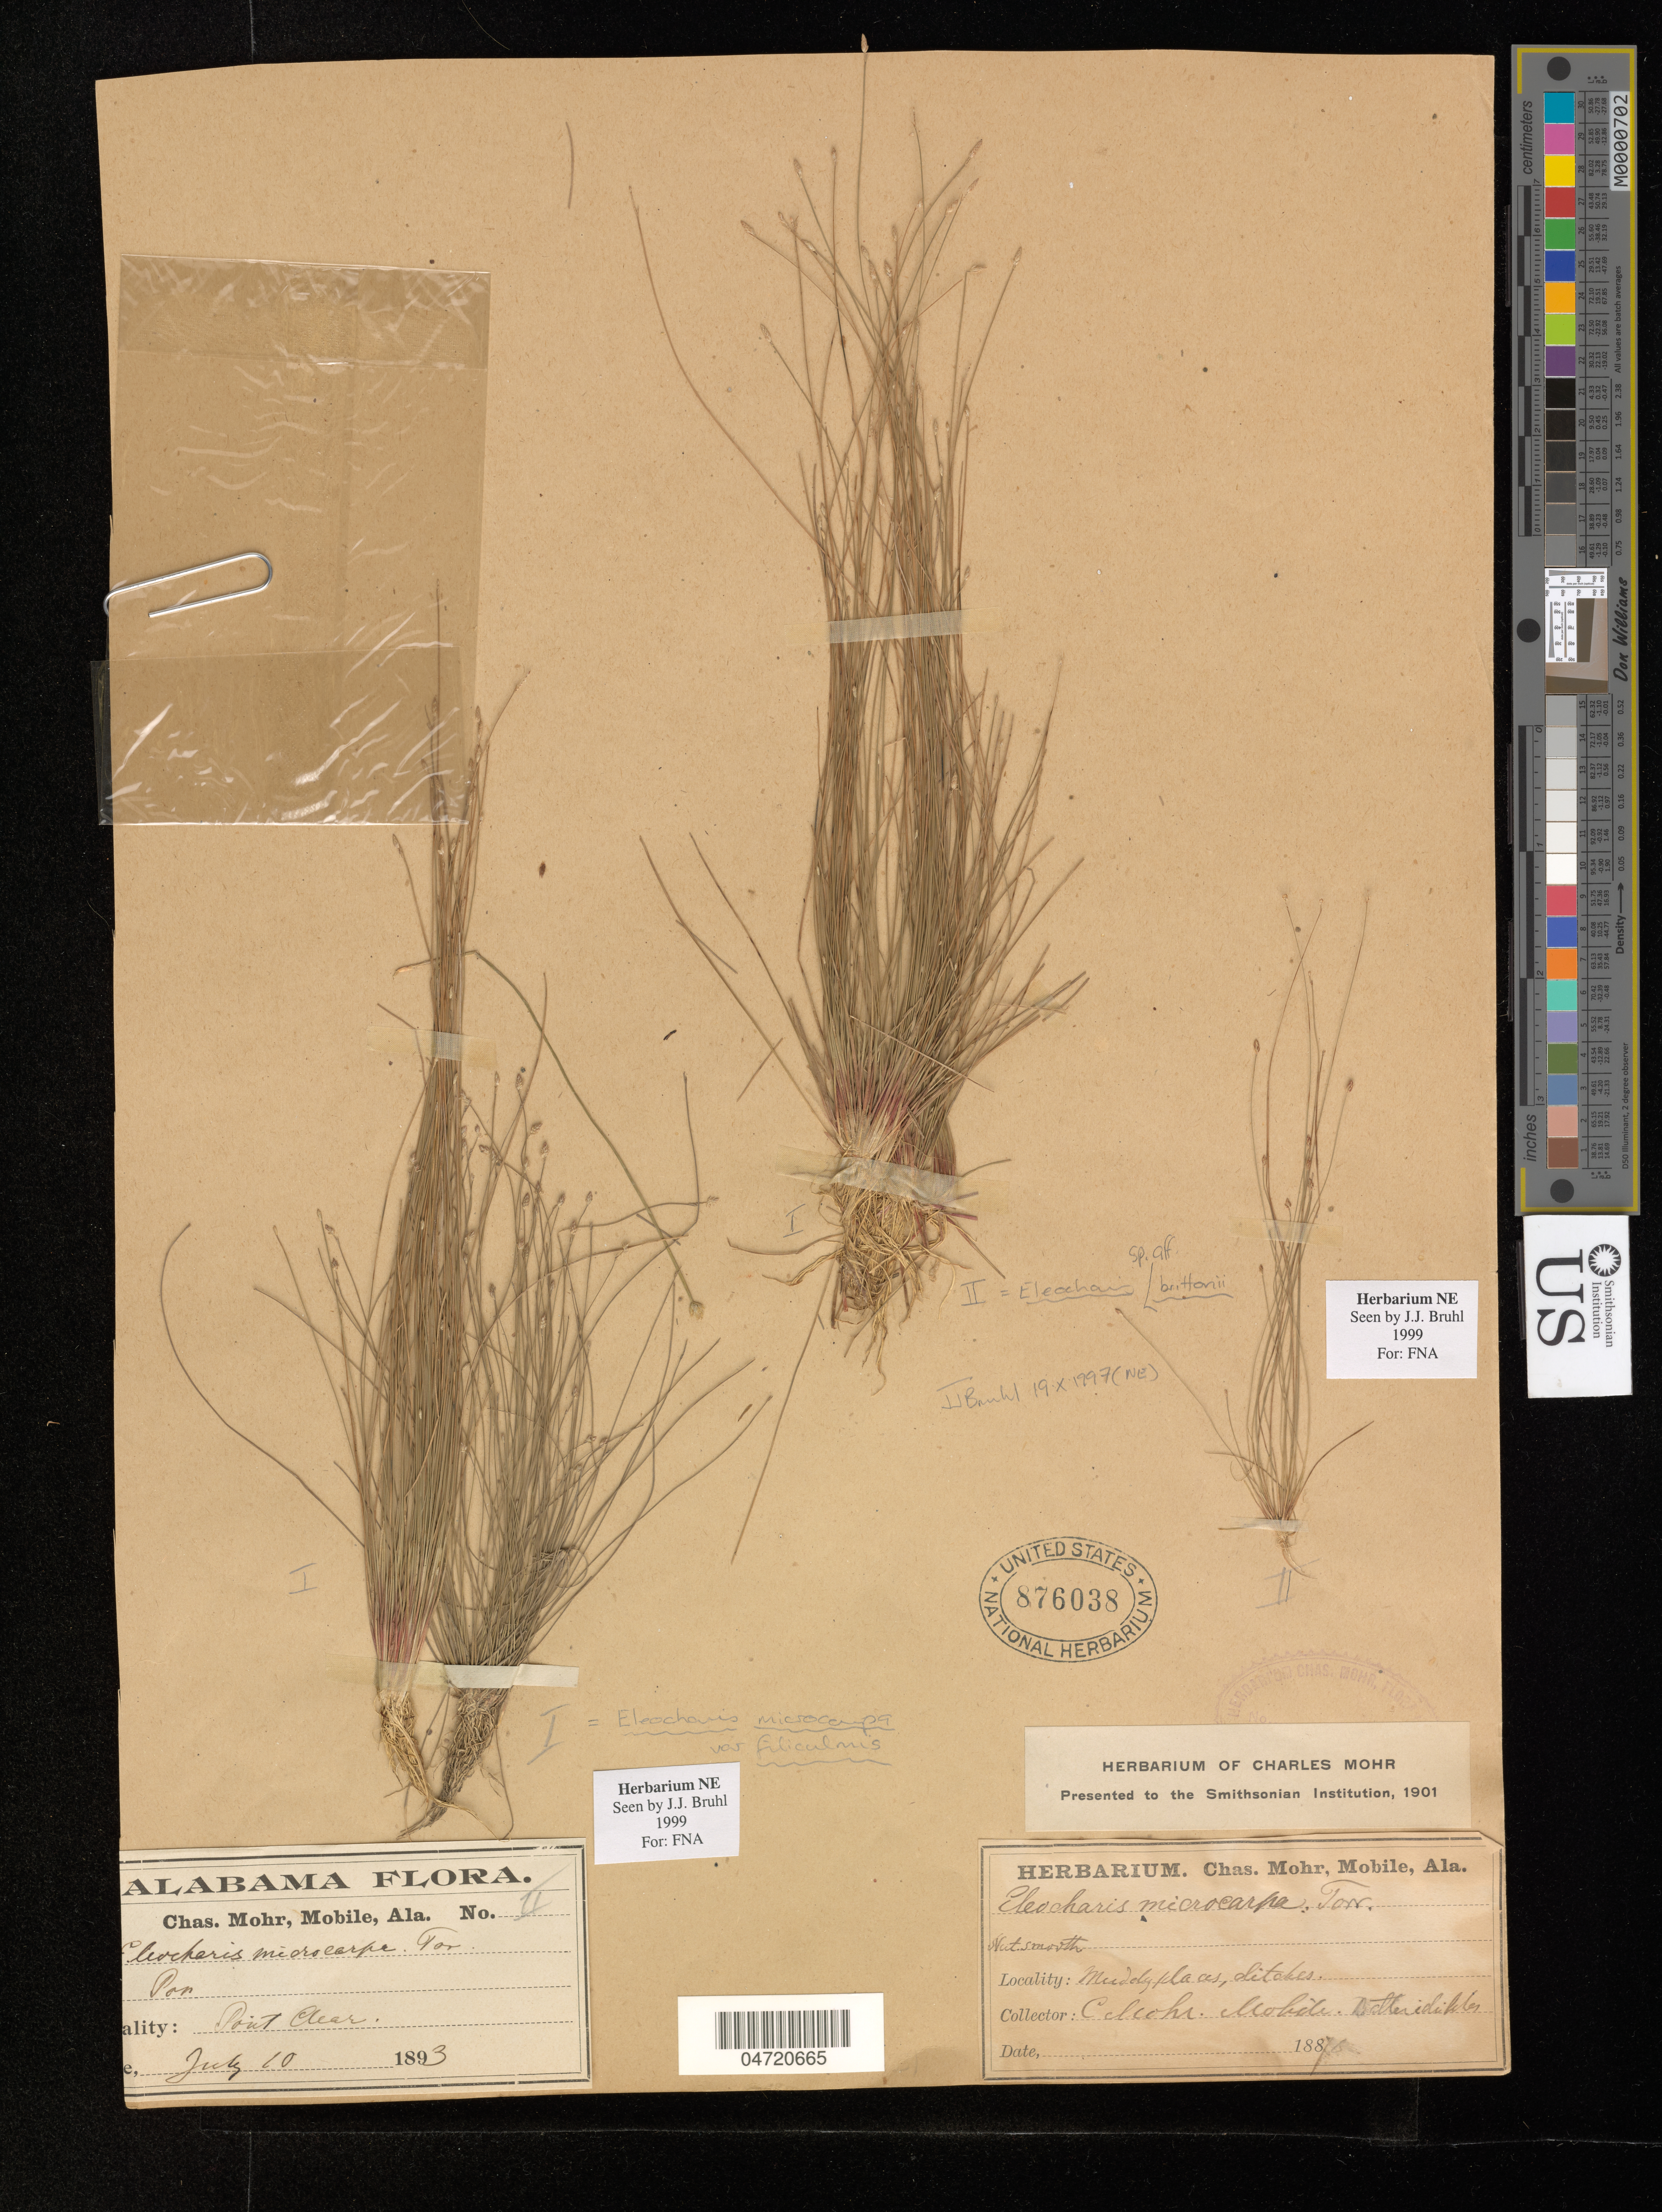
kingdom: Plantae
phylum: Tracheophyta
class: Liliopsida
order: Poales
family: Cyperaceae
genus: Eleocharis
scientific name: Eleocharis microcarpa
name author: Torr.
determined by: Bruhl, J. J., (NE), University of New England (AUSTRALIA)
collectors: Mohr, C. T. (herbarium)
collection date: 1893-07-10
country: United States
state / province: Alabama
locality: Point Clear.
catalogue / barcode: US 876038